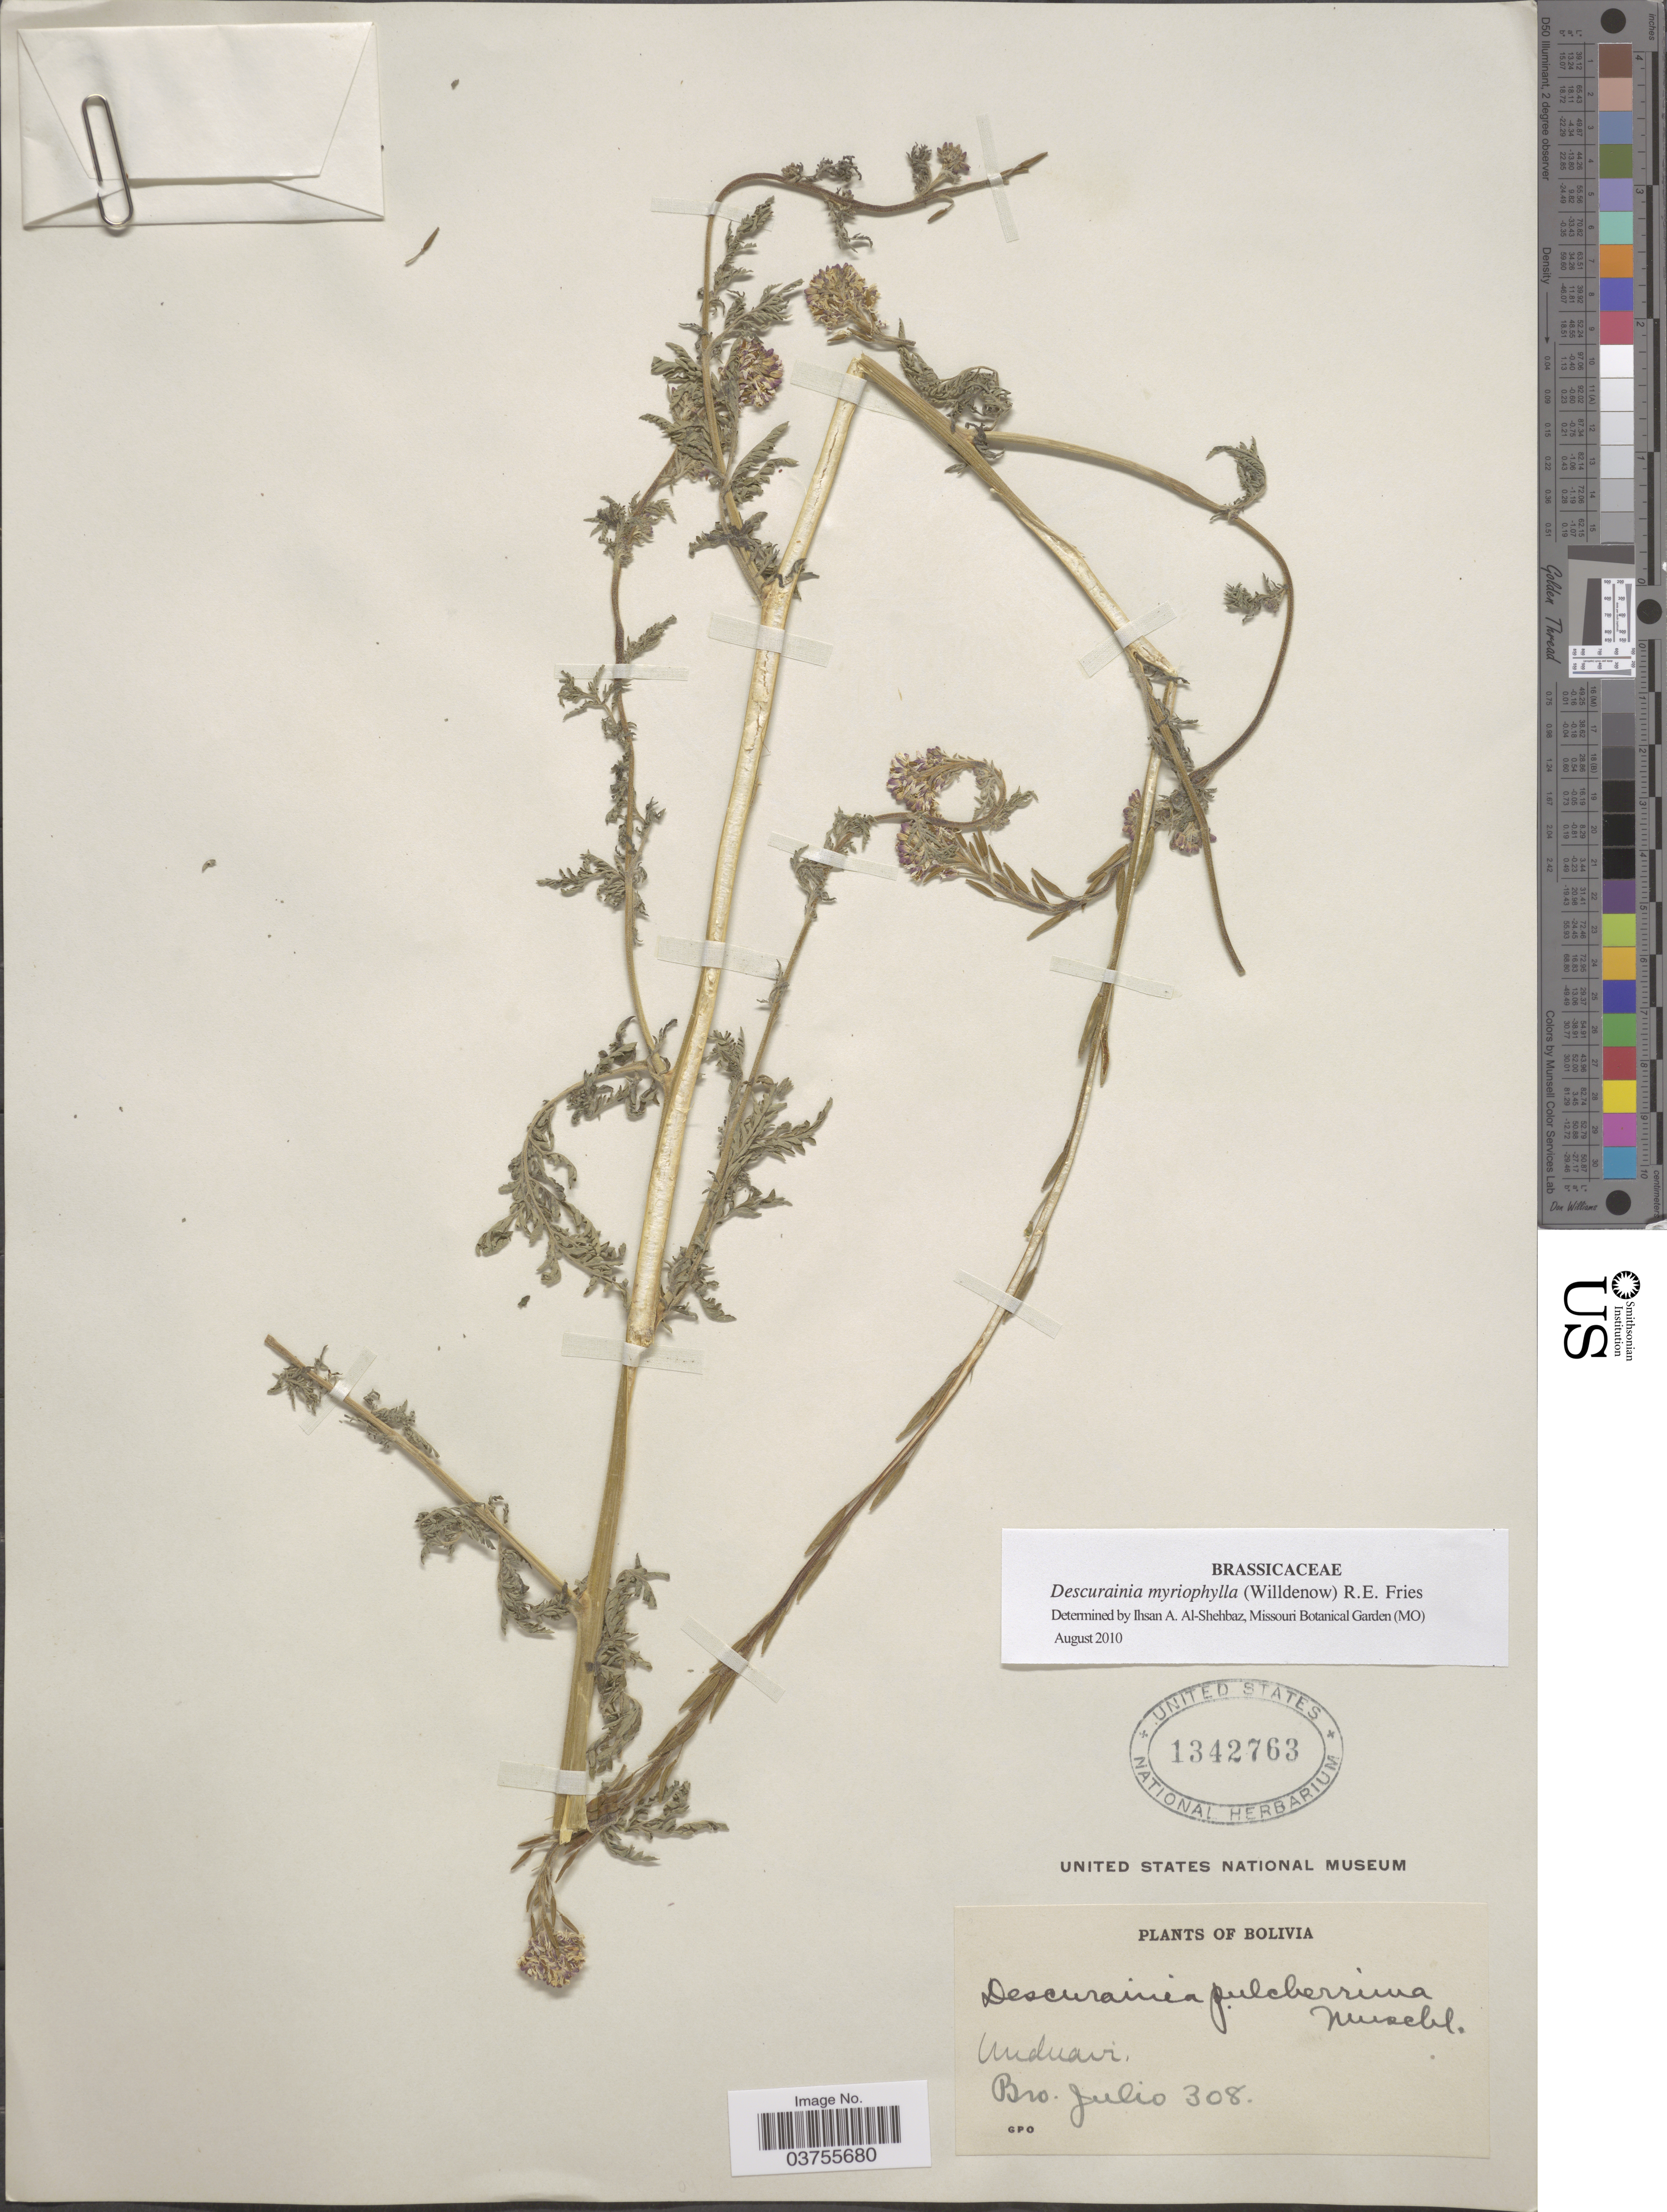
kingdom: Plantae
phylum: Tracheophyta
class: Magnoliopsida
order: Brassicales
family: Brassicaceae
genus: Descurainia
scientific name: Descurainia myriophylla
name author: (Willd.) R.E. Fr.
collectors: Bro. Julio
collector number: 308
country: Bolivia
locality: Unduavi.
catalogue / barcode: US 1342763